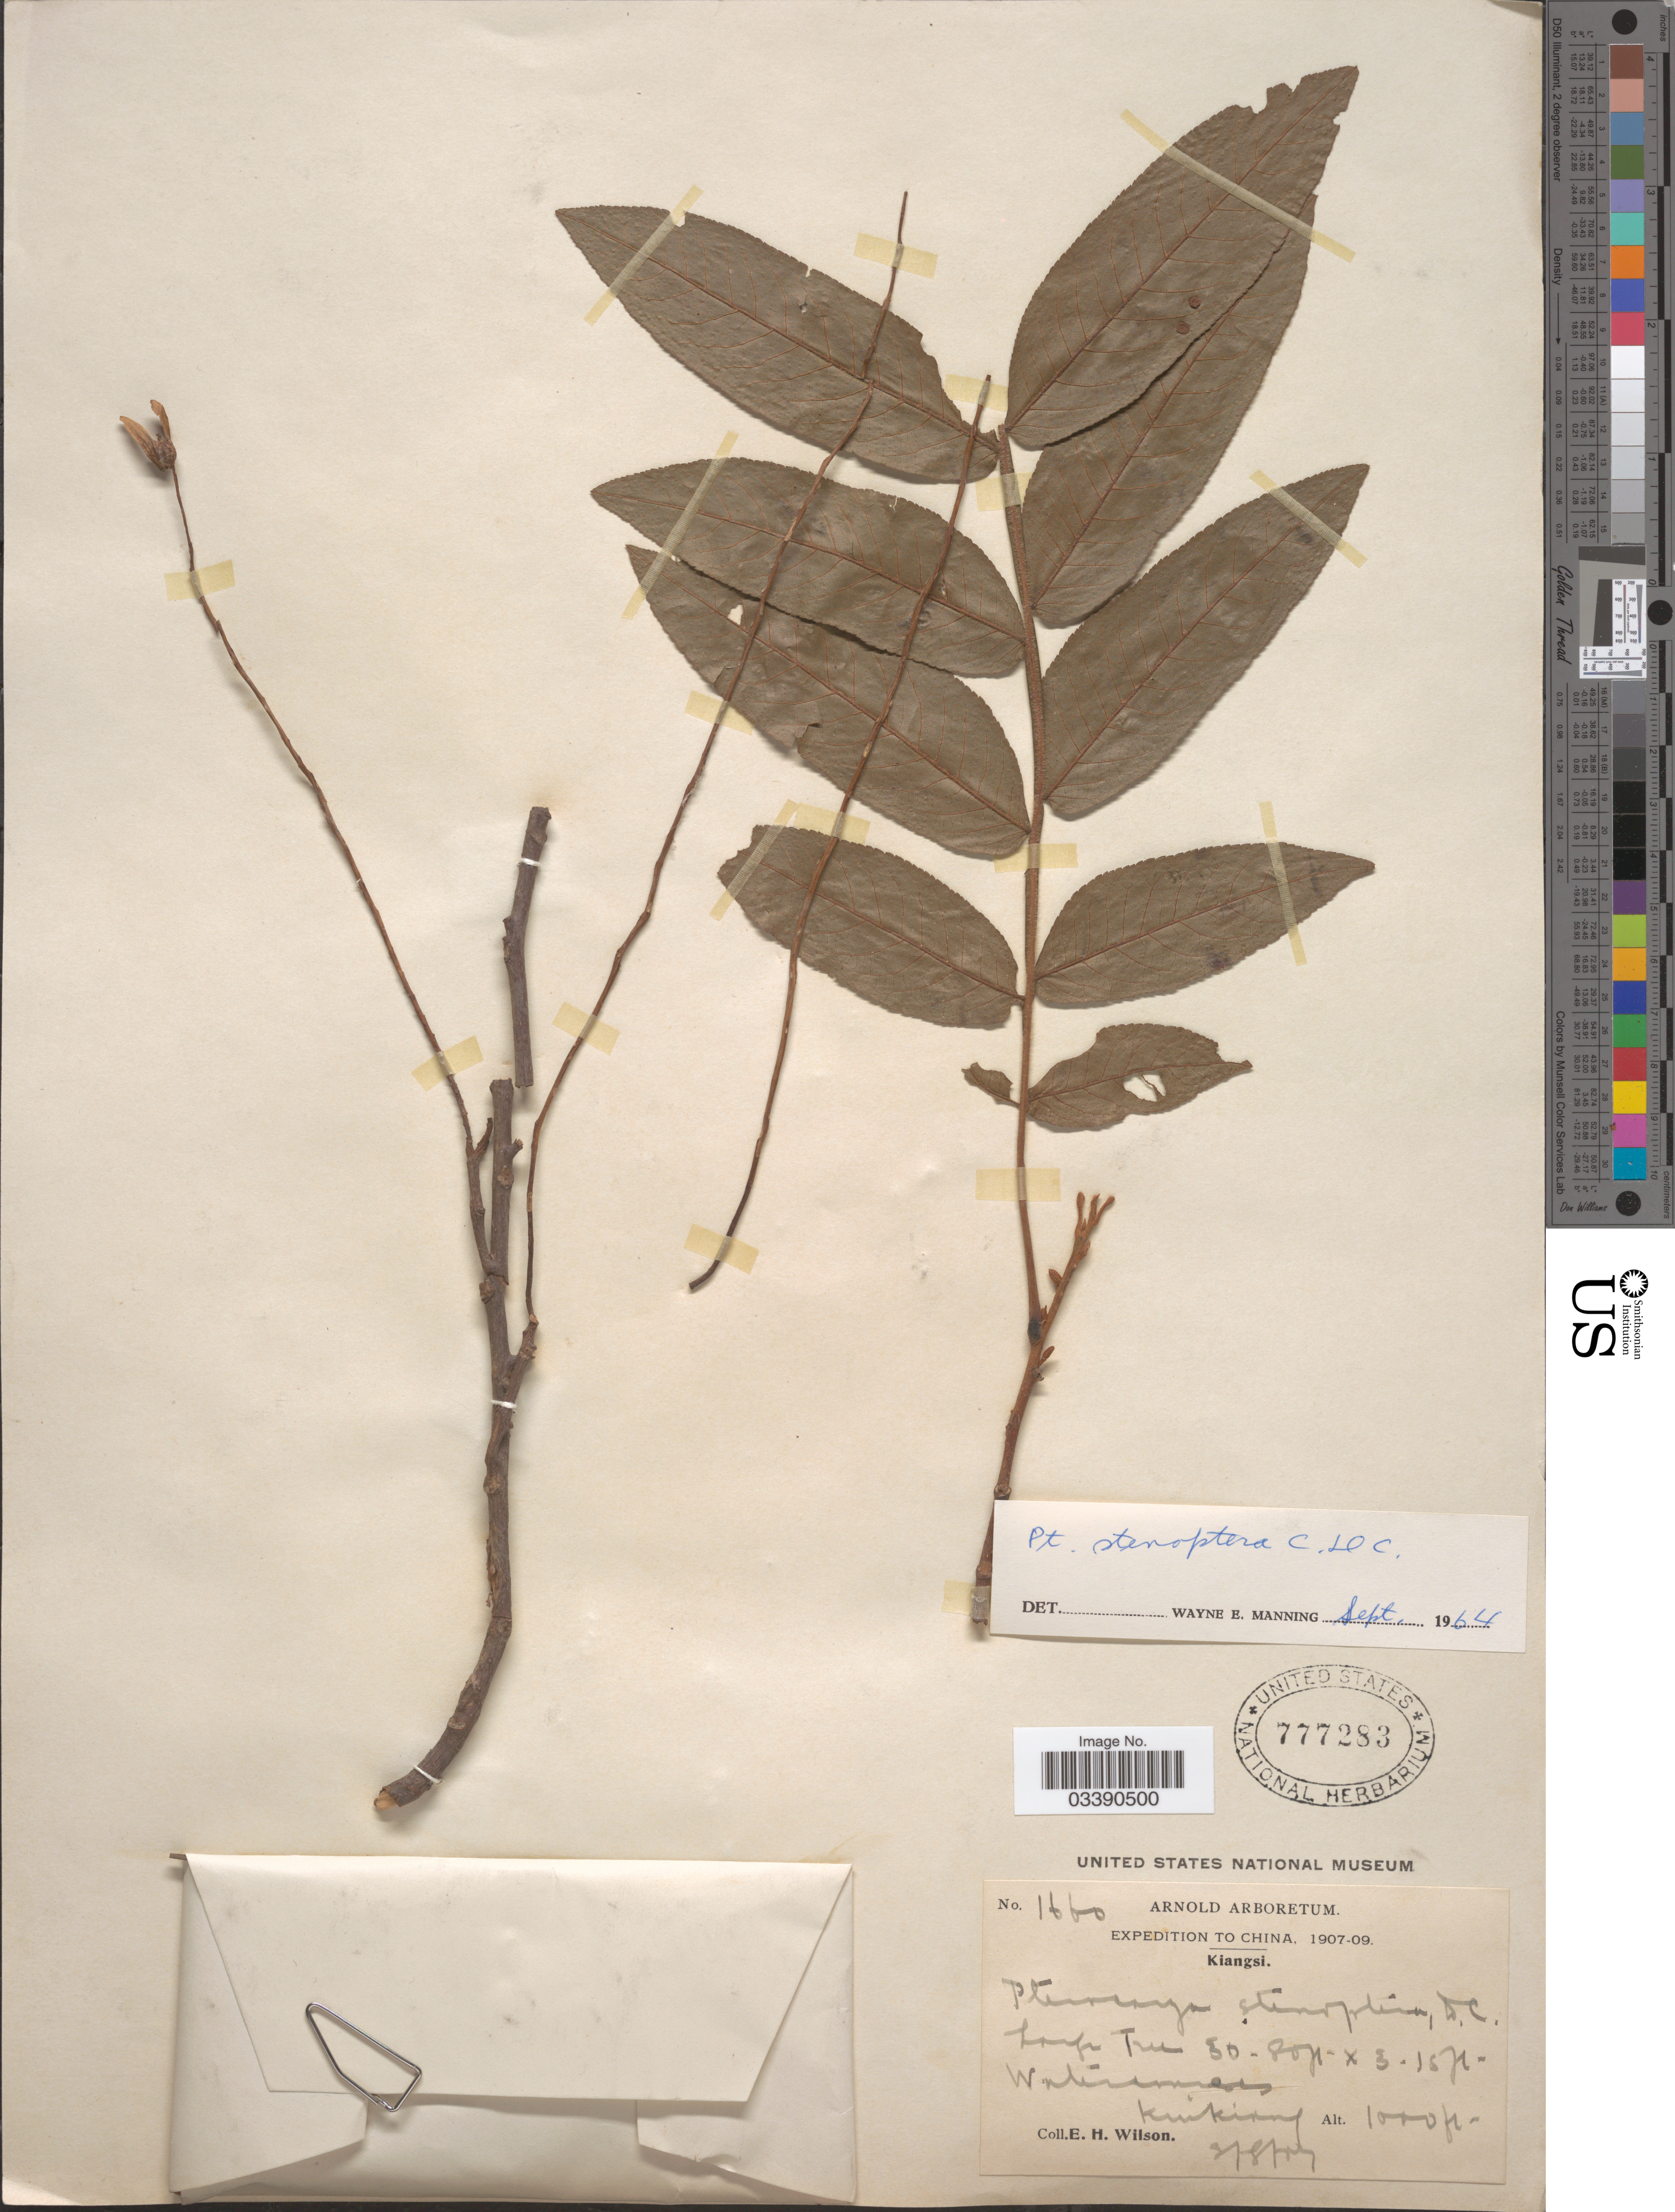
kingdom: Plantae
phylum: Tracheophyta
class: Magnoliopsida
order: Fagales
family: Juglandaceae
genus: Pterocarya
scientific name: Pterocarya stenoptera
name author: C. DC.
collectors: E. Wilson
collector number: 1660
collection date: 1907-08-03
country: China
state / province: Jiangxi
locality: Kiangsi. Watermans (illegible: probably Western Hupeh). Kuikiang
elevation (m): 305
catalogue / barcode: US 777283